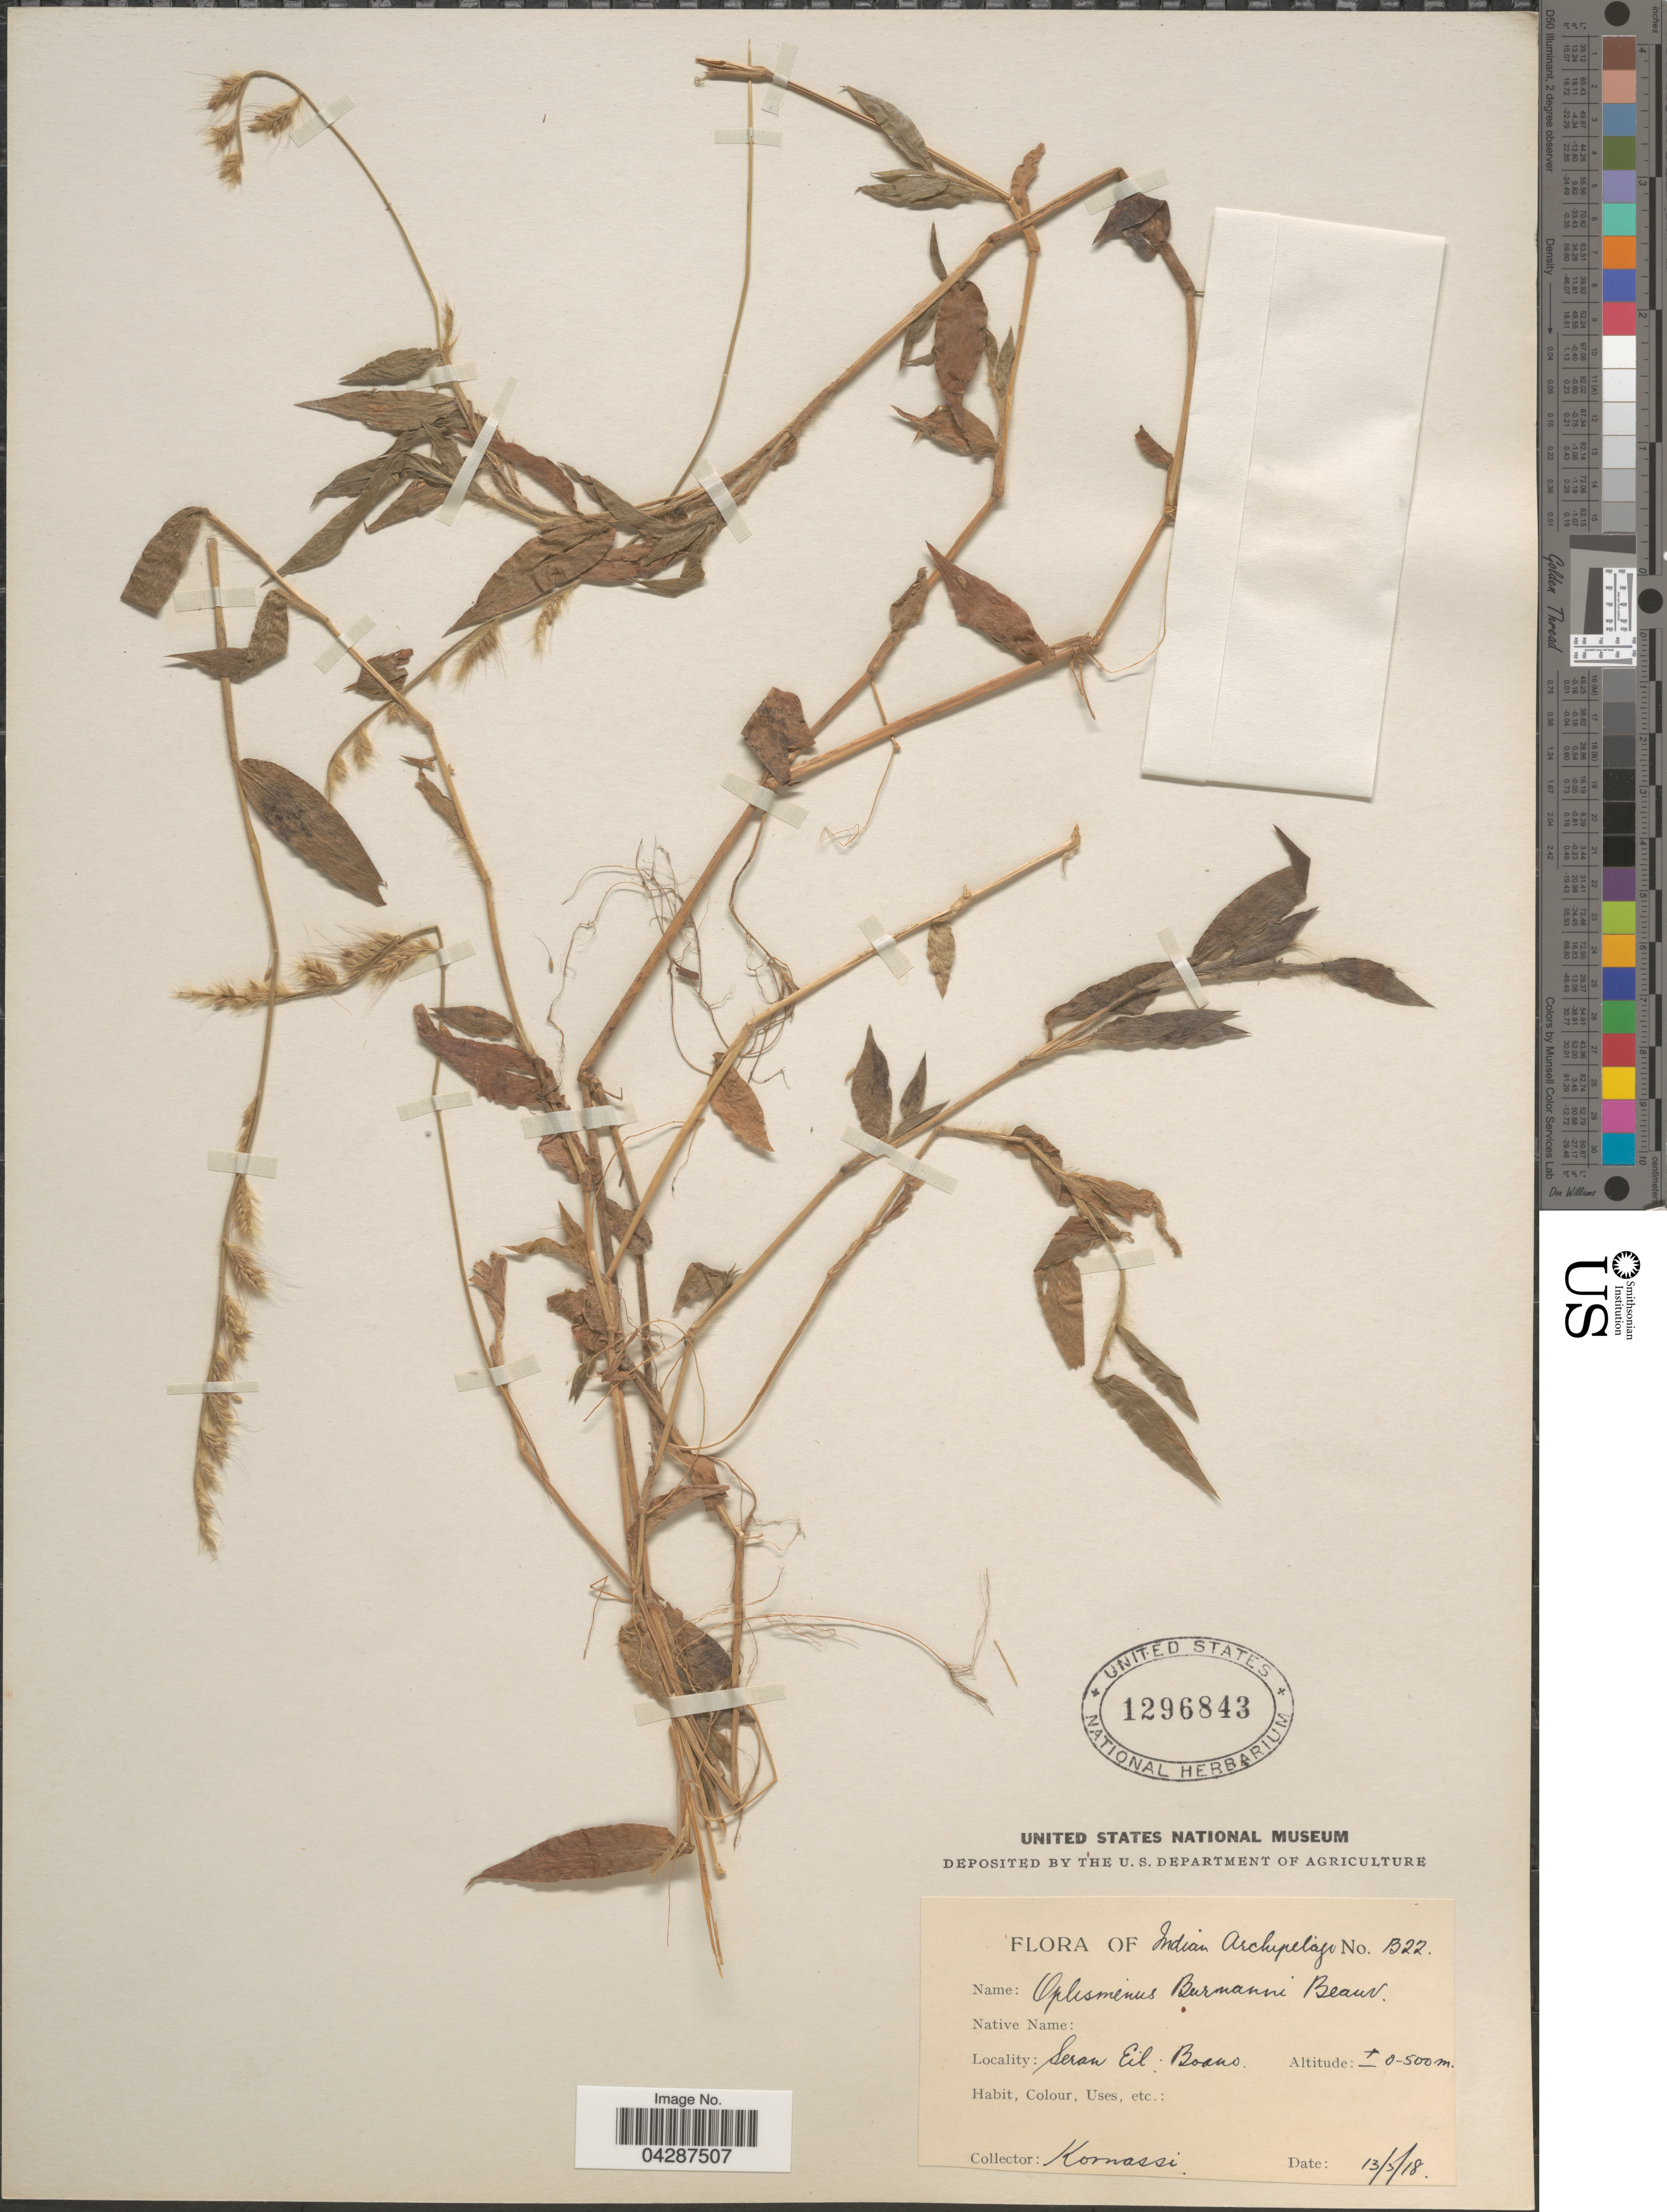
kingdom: Plantae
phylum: Tracheophyta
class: Liliopsida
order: Poales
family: Poaceae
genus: Oplismenus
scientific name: Oplismenus burmannii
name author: (Retz.) P. Beauv.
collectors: Kornassi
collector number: B22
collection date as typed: Transcribed d/m/y: 13/5/18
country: Indonesia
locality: Indian Archipelago. Seran Eil: Boano.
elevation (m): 0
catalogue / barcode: US 1296843